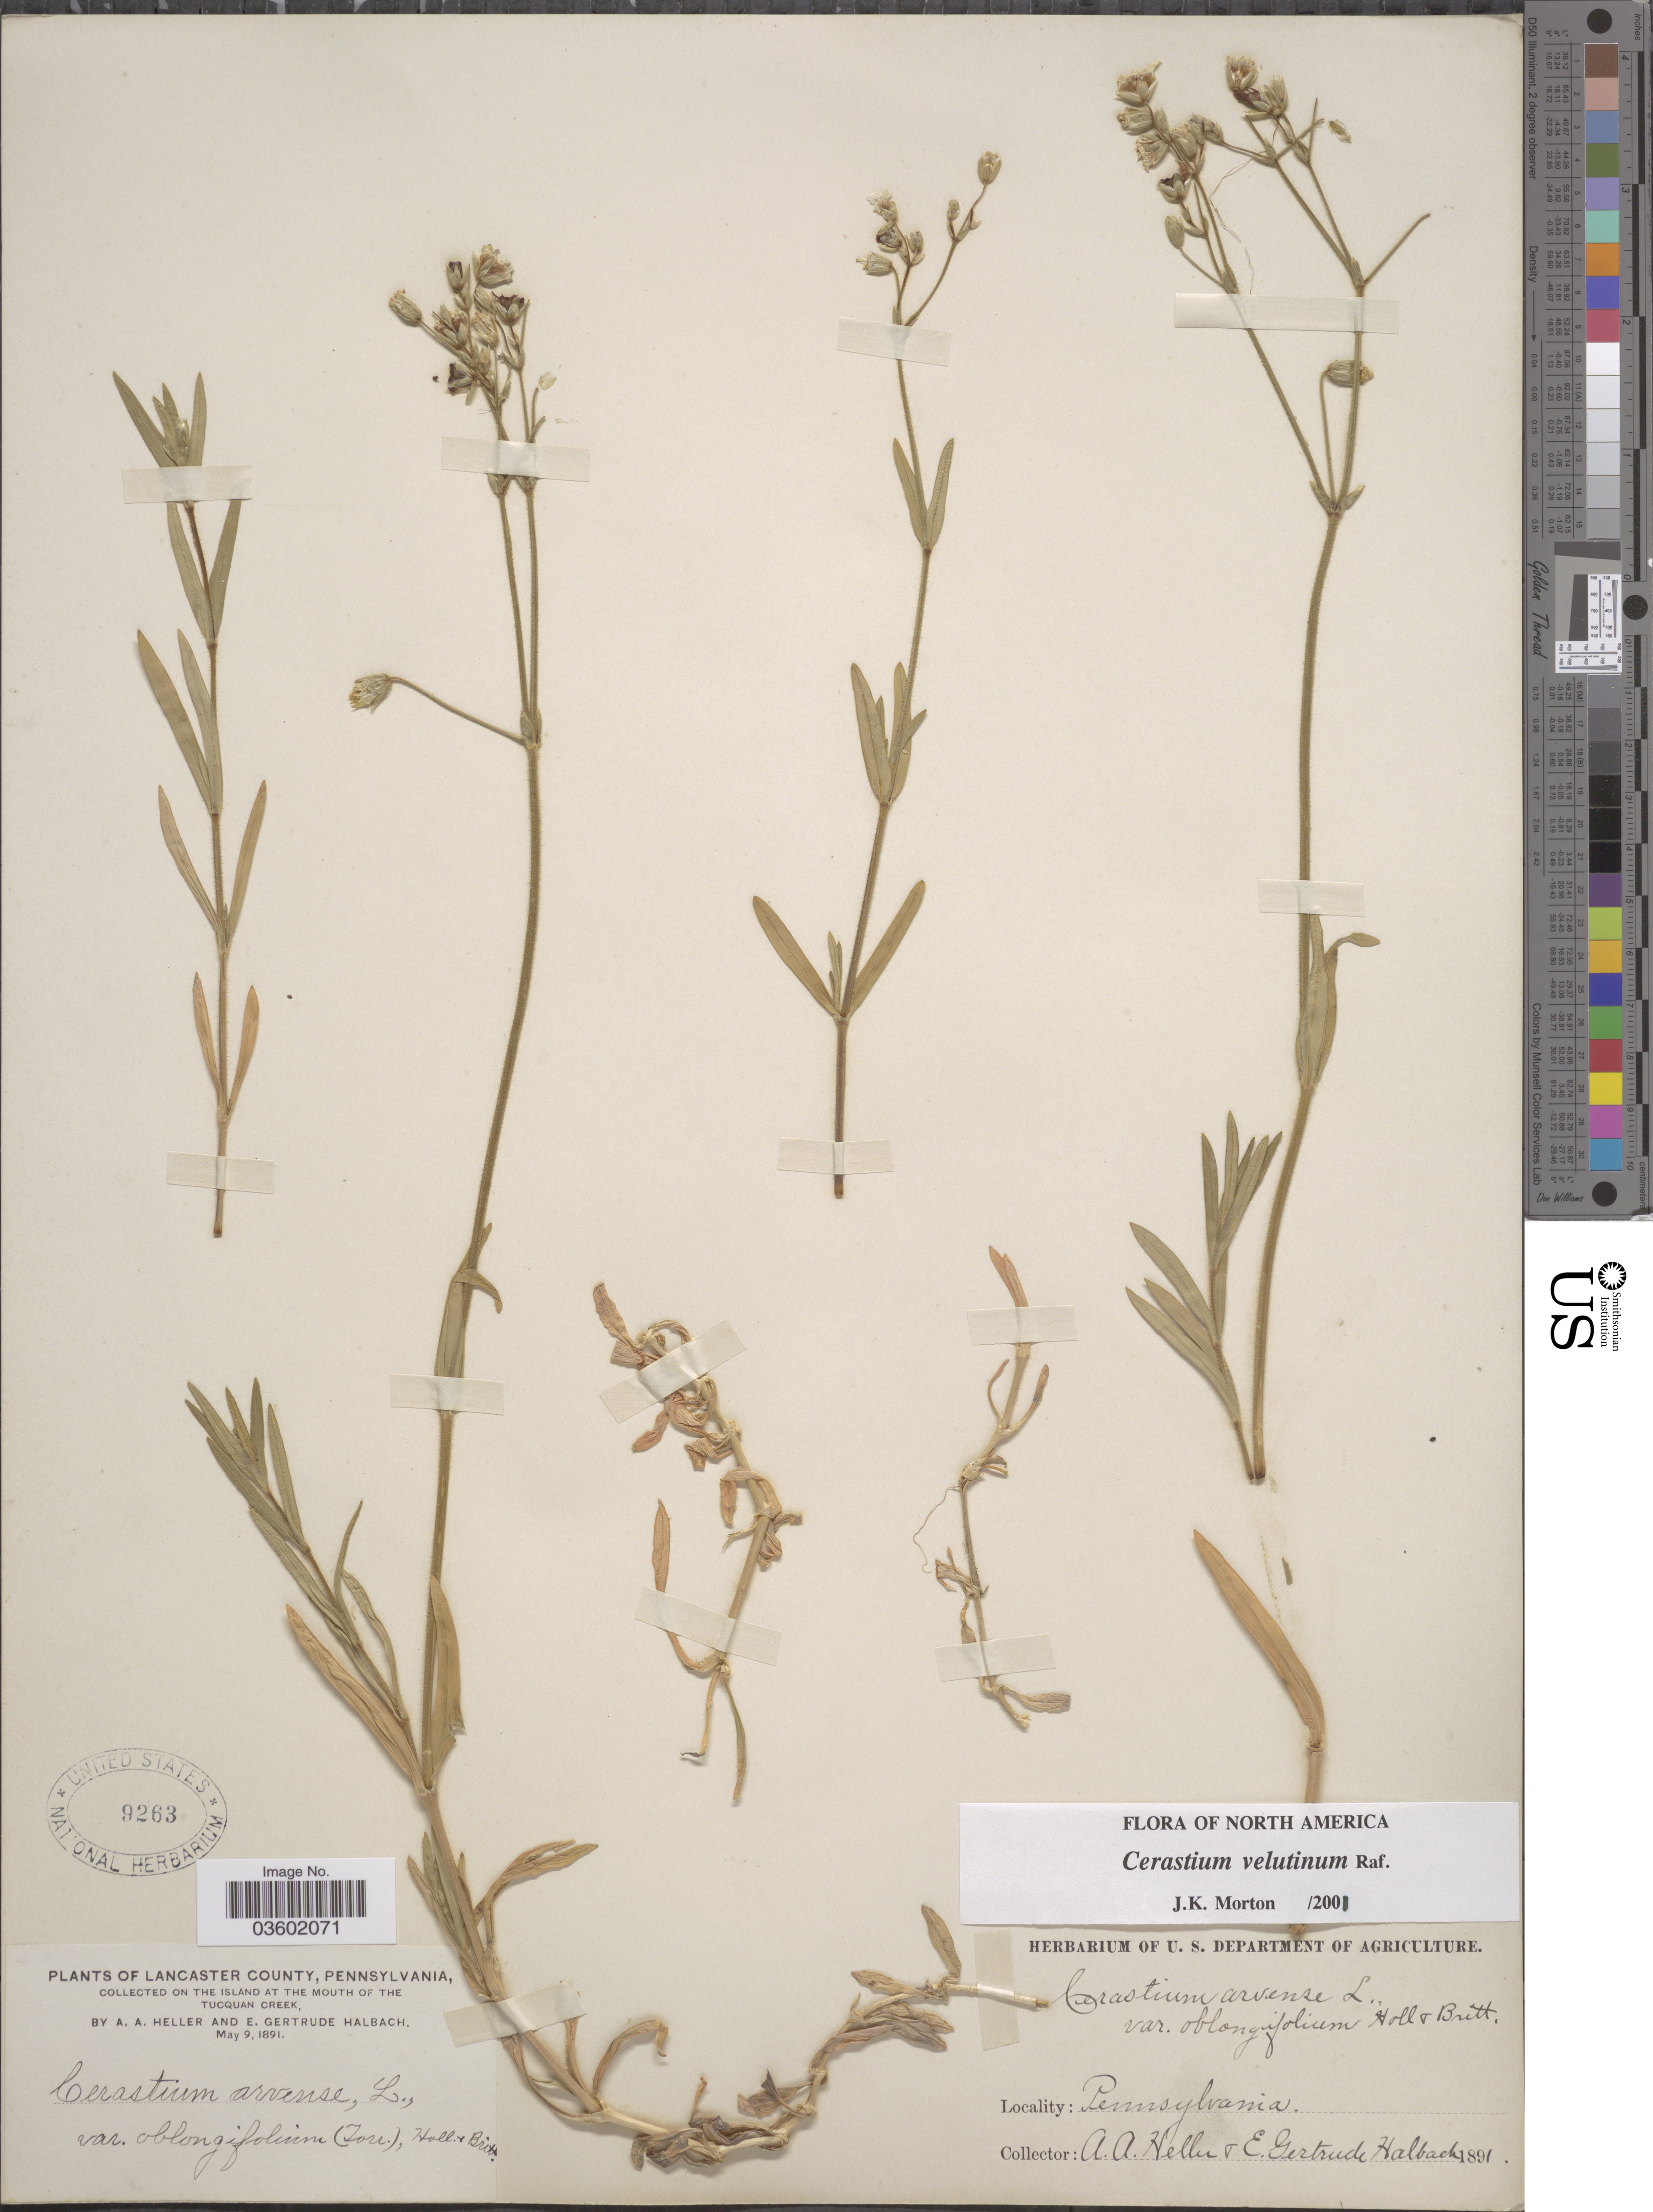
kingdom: Plantae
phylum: Tracheophyta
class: Magnoliopsida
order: Caryophyllales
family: Caryophyllaceae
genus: Cerastium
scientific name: Cerastium velutinum var. velutinum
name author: Raf.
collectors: A. A. Heller & E. G. Halbach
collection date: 1891-05-09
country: United States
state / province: Pennsylvania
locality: Lancaster County. On the island at the mouth of the Tucquan Creek.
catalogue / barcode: US 9263